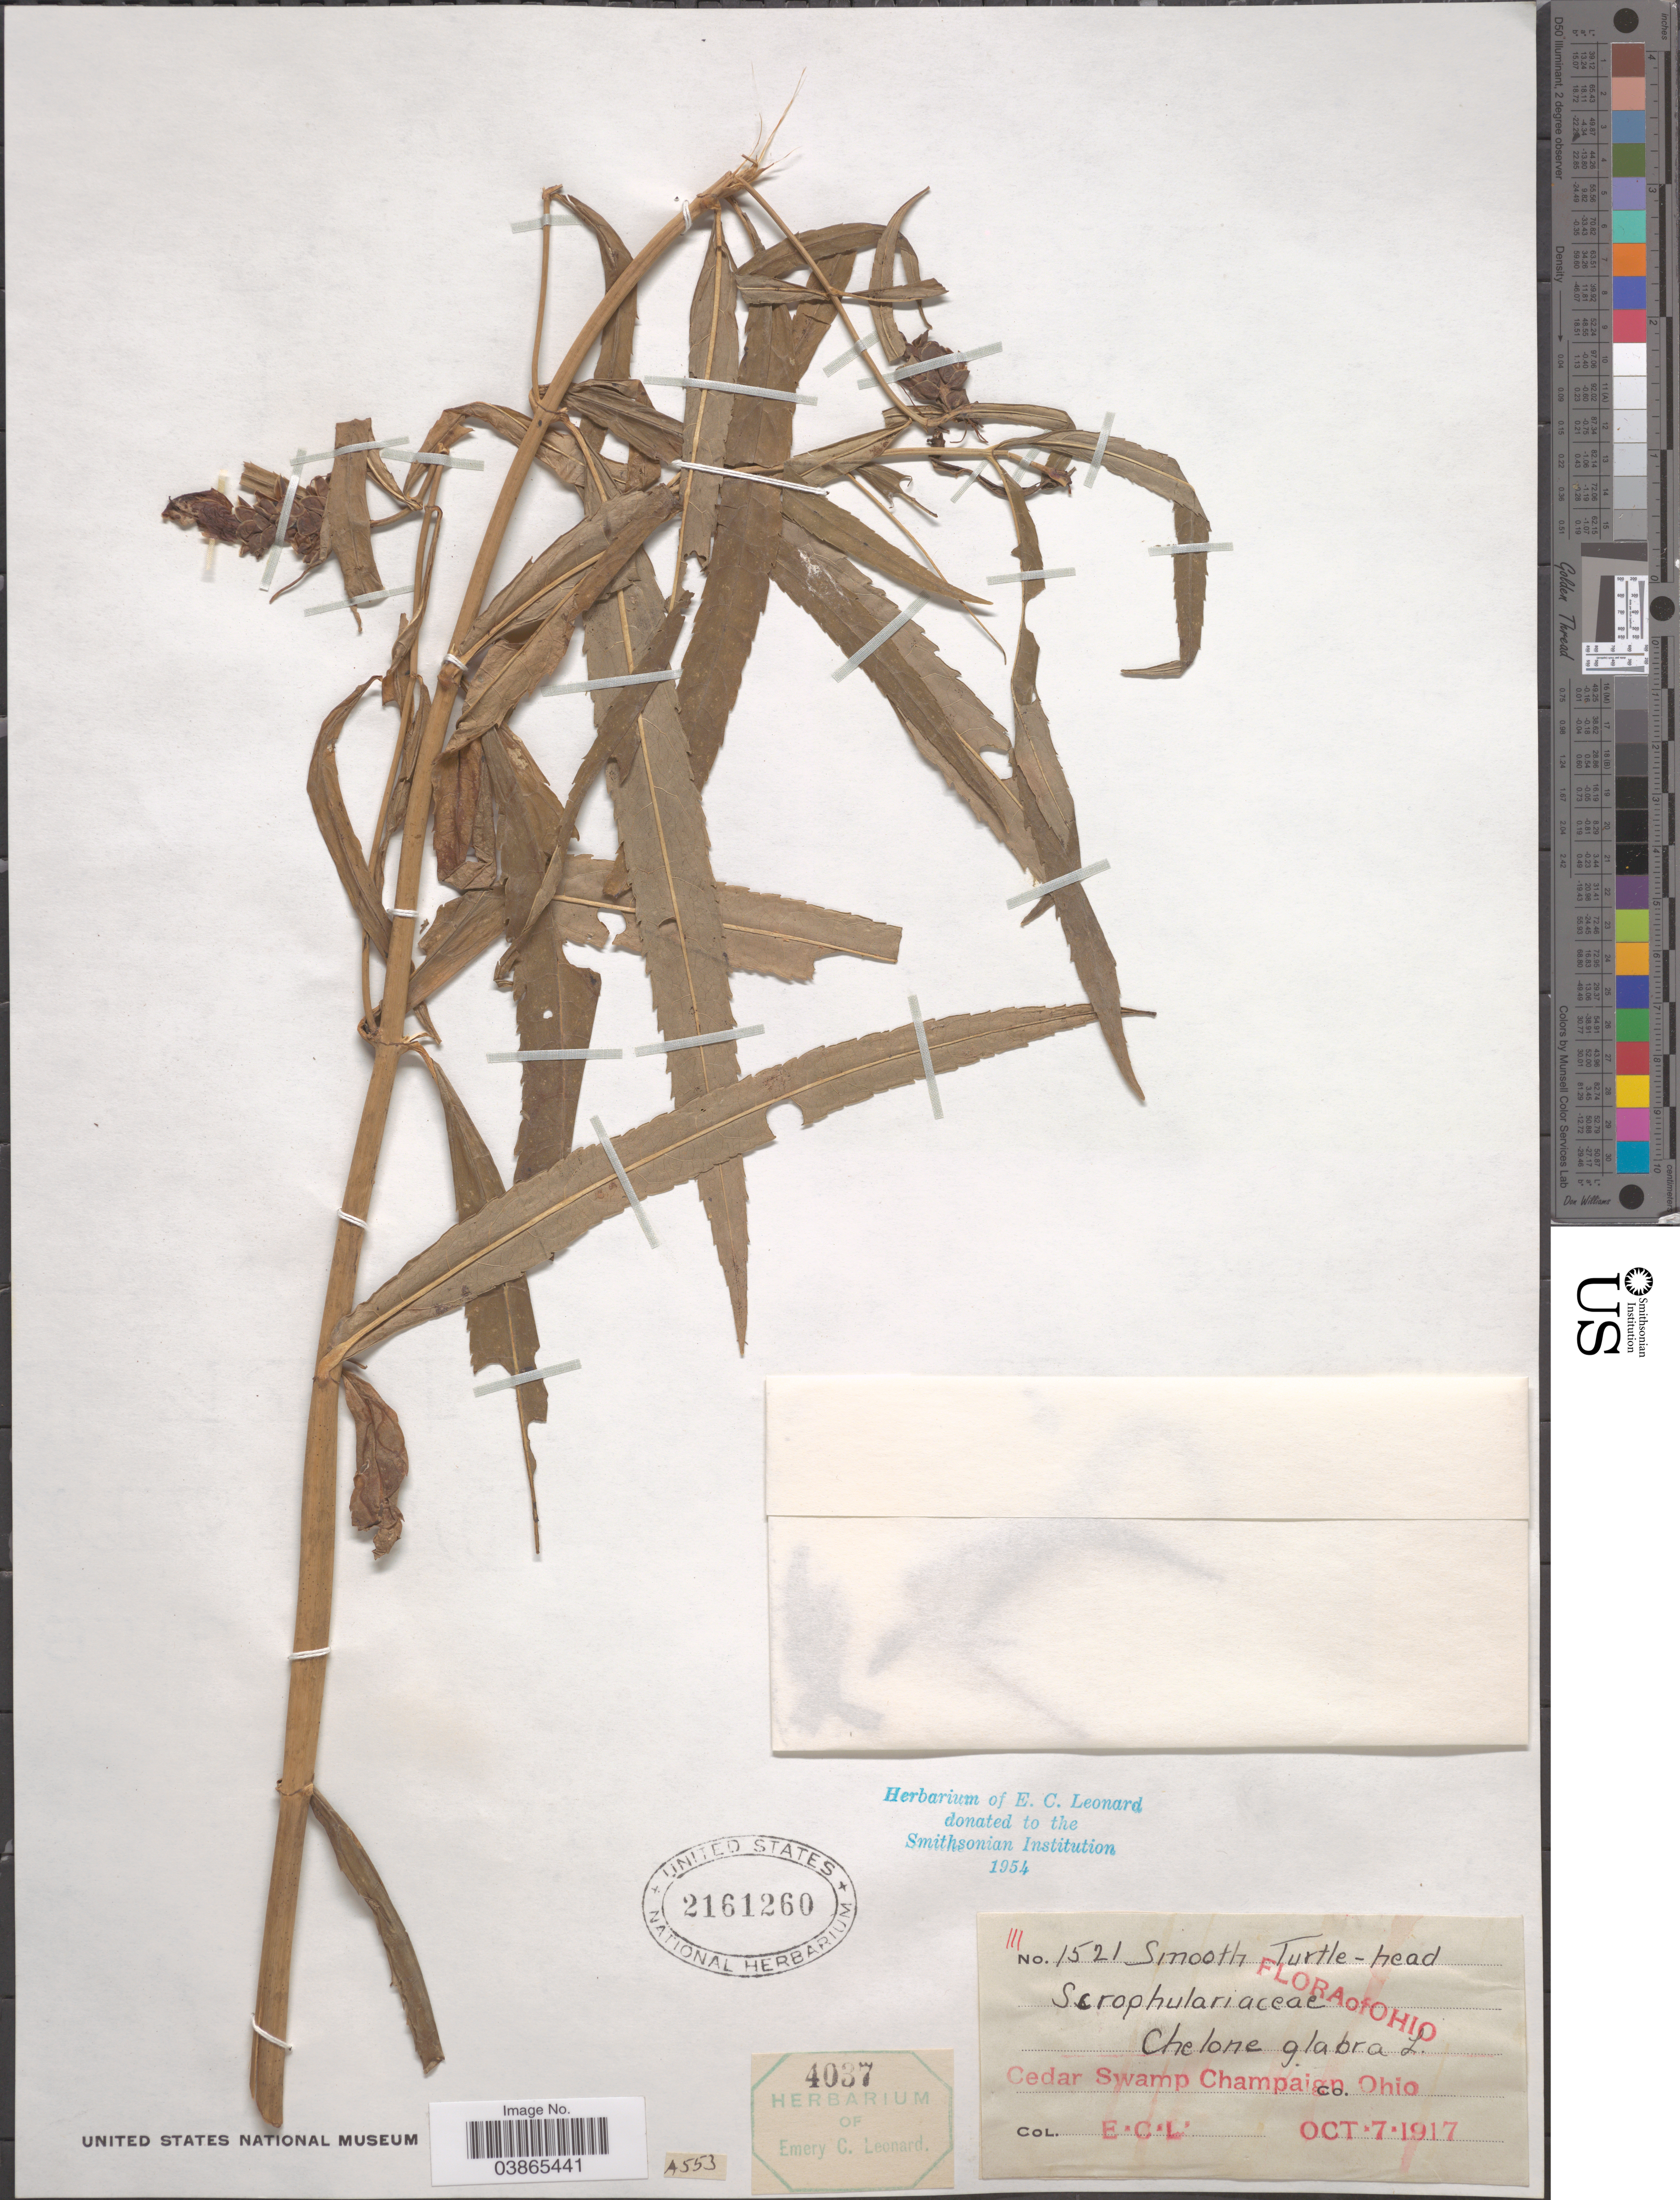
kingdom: Plantae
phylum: Tracheophyta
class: Magnoliopsida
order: Lamiales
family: Plantaginaceae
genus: Chelone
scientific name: Chelone glabra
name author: L.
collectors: E. C. Leonard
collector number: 1521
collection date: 1917-10-07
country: United States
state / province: Ohio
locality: Cedar Swamp Champaign.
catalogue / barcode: US 2161260